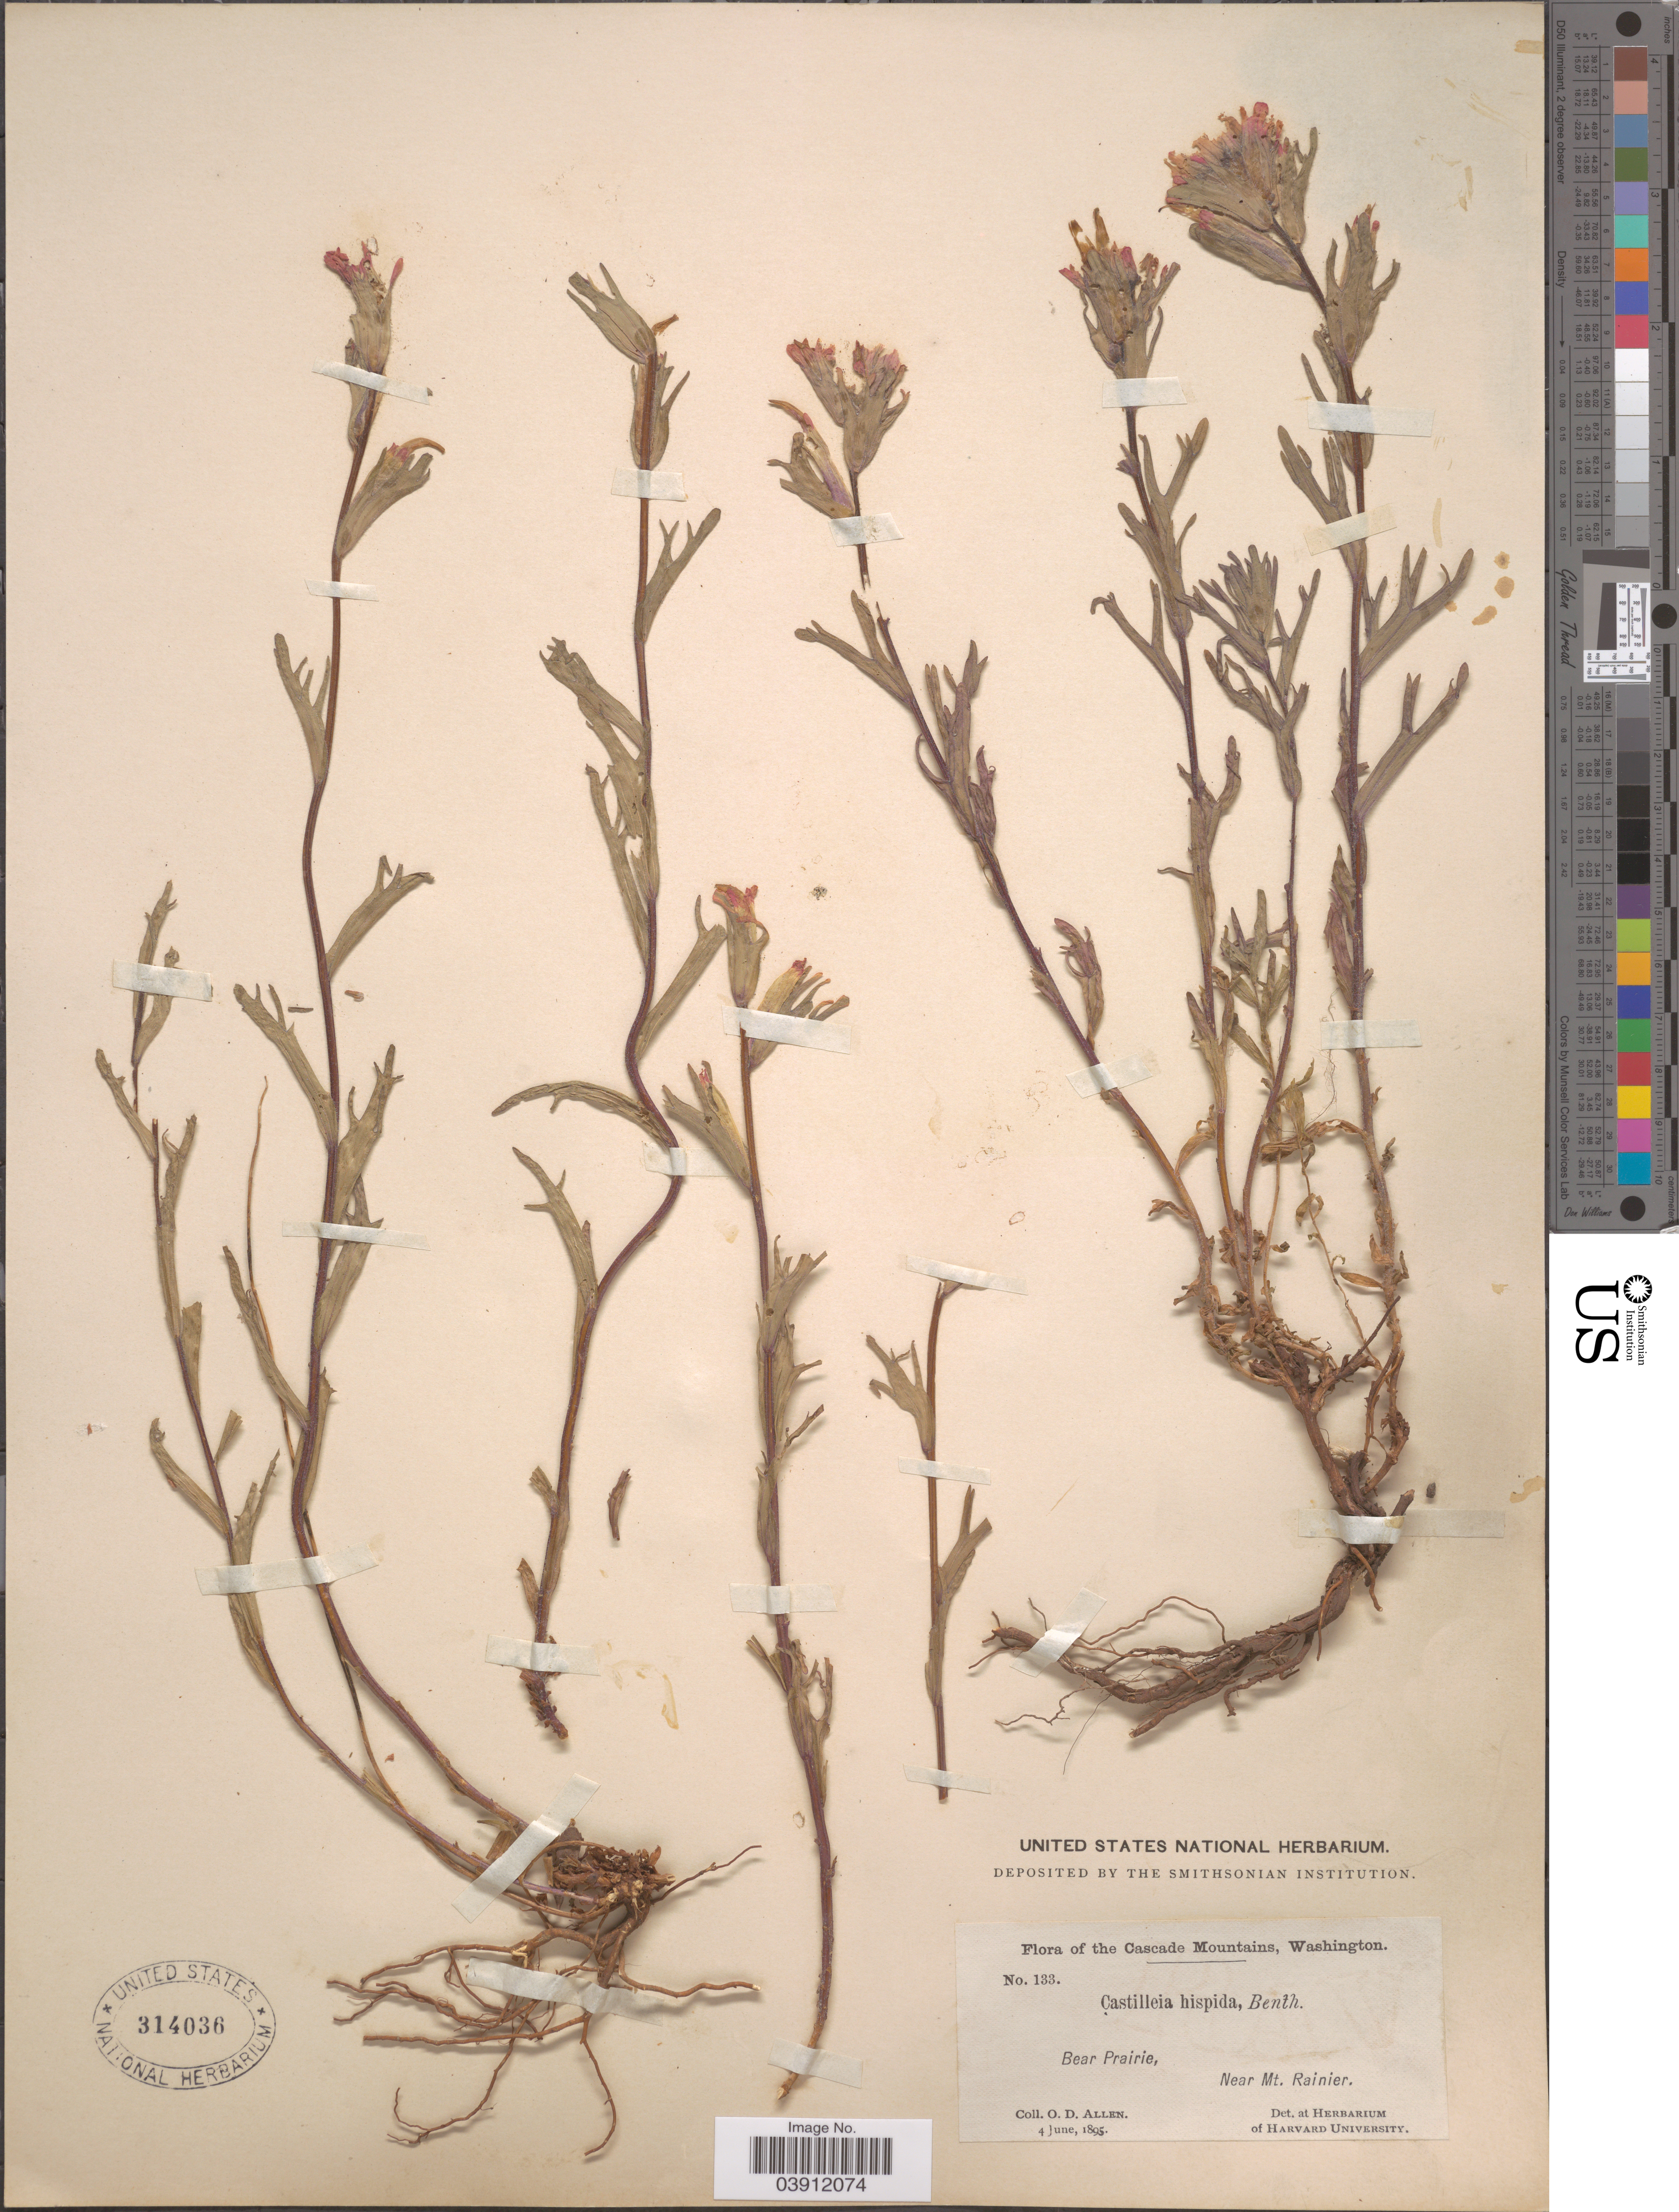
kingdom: Plantae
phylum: Tracheophyta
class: Magnoliopsida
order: Lamiales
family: Orobanchaceae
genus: Castilleja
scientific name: Castilleja hispida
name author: Benth. ex Hook.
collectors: O. D. Allen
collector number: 133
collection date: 1895-06-04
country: United States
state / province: Washington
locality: The Cascade Mountains, Bear Prairie, Near Mt. Rainier.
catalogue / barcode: US 314036